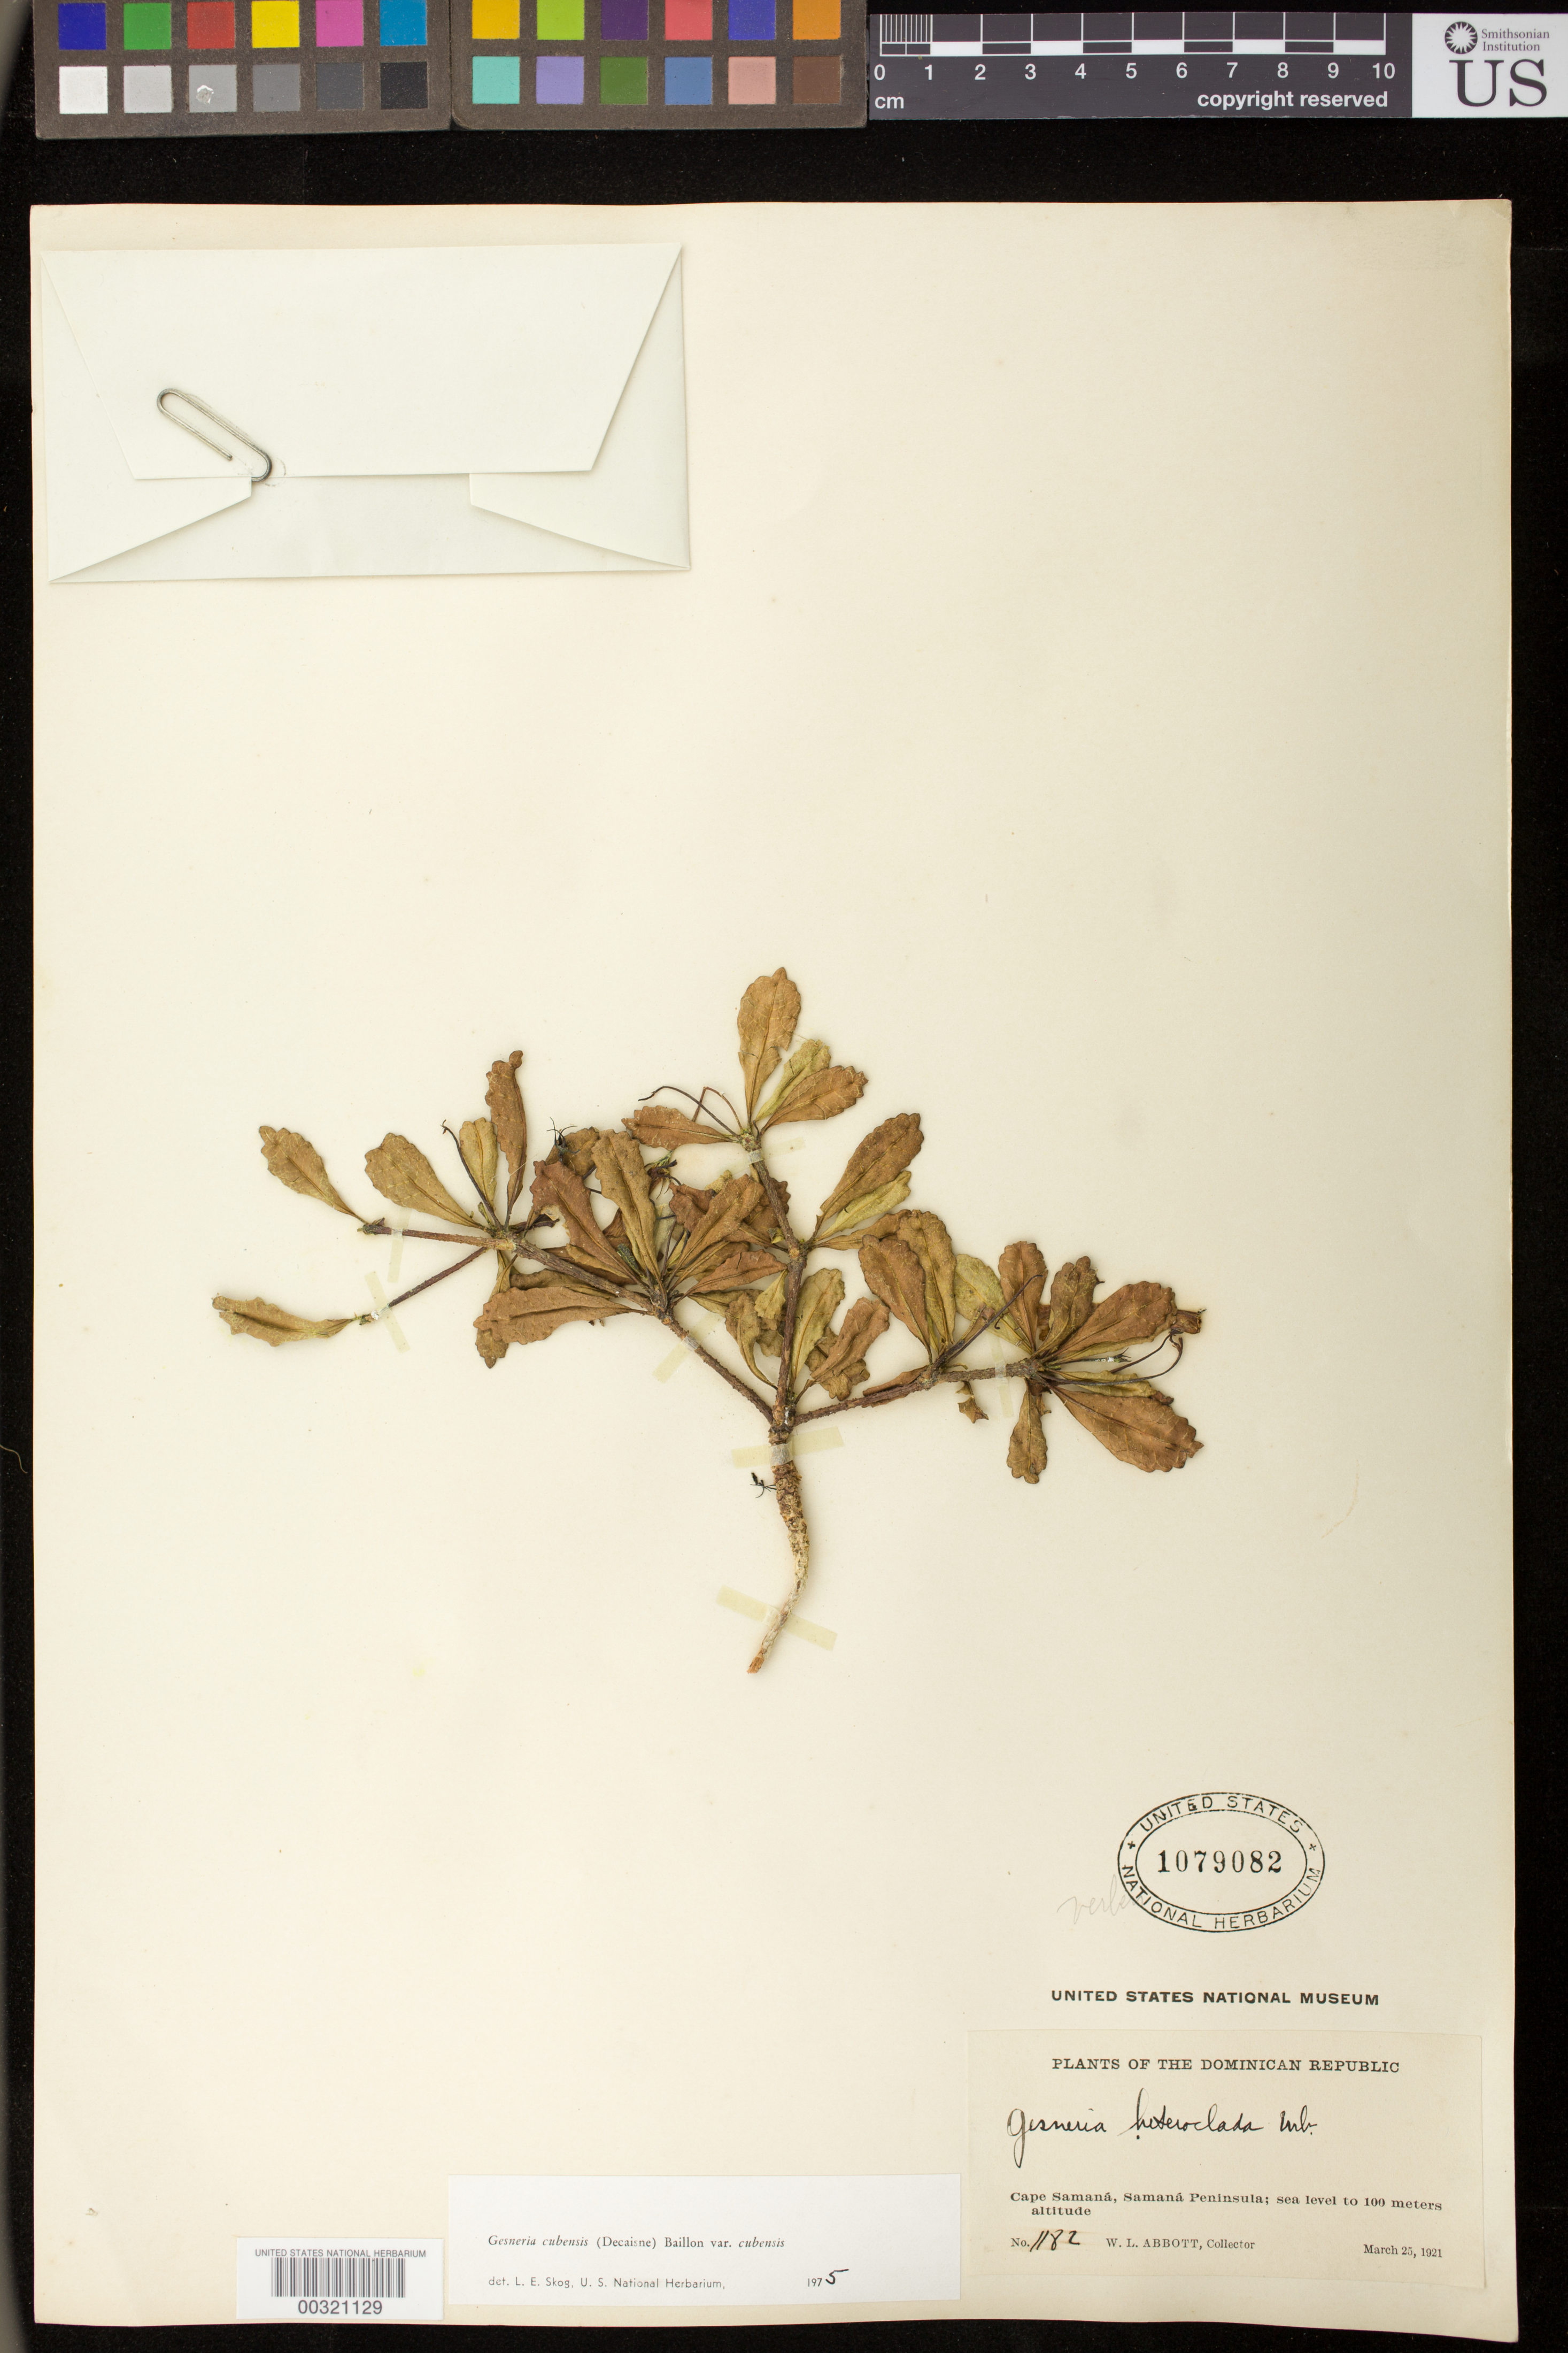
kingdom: Plantae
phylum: Tracheophyta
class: Magnoliopsida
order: Lamiales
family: Gesneriaceae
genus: Gesneria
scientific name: Gesneria cubensis var. cubensis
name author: (Decne.) Baill.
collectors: W. L. Abbott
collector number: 1182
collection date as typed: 25 Mar 1921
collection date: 1921-03-25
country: Dominican Republic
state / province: Samaná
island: Hispaniola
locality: Cape Samaná, Samaná Peninsula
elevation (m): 0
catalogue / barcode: US 1079082